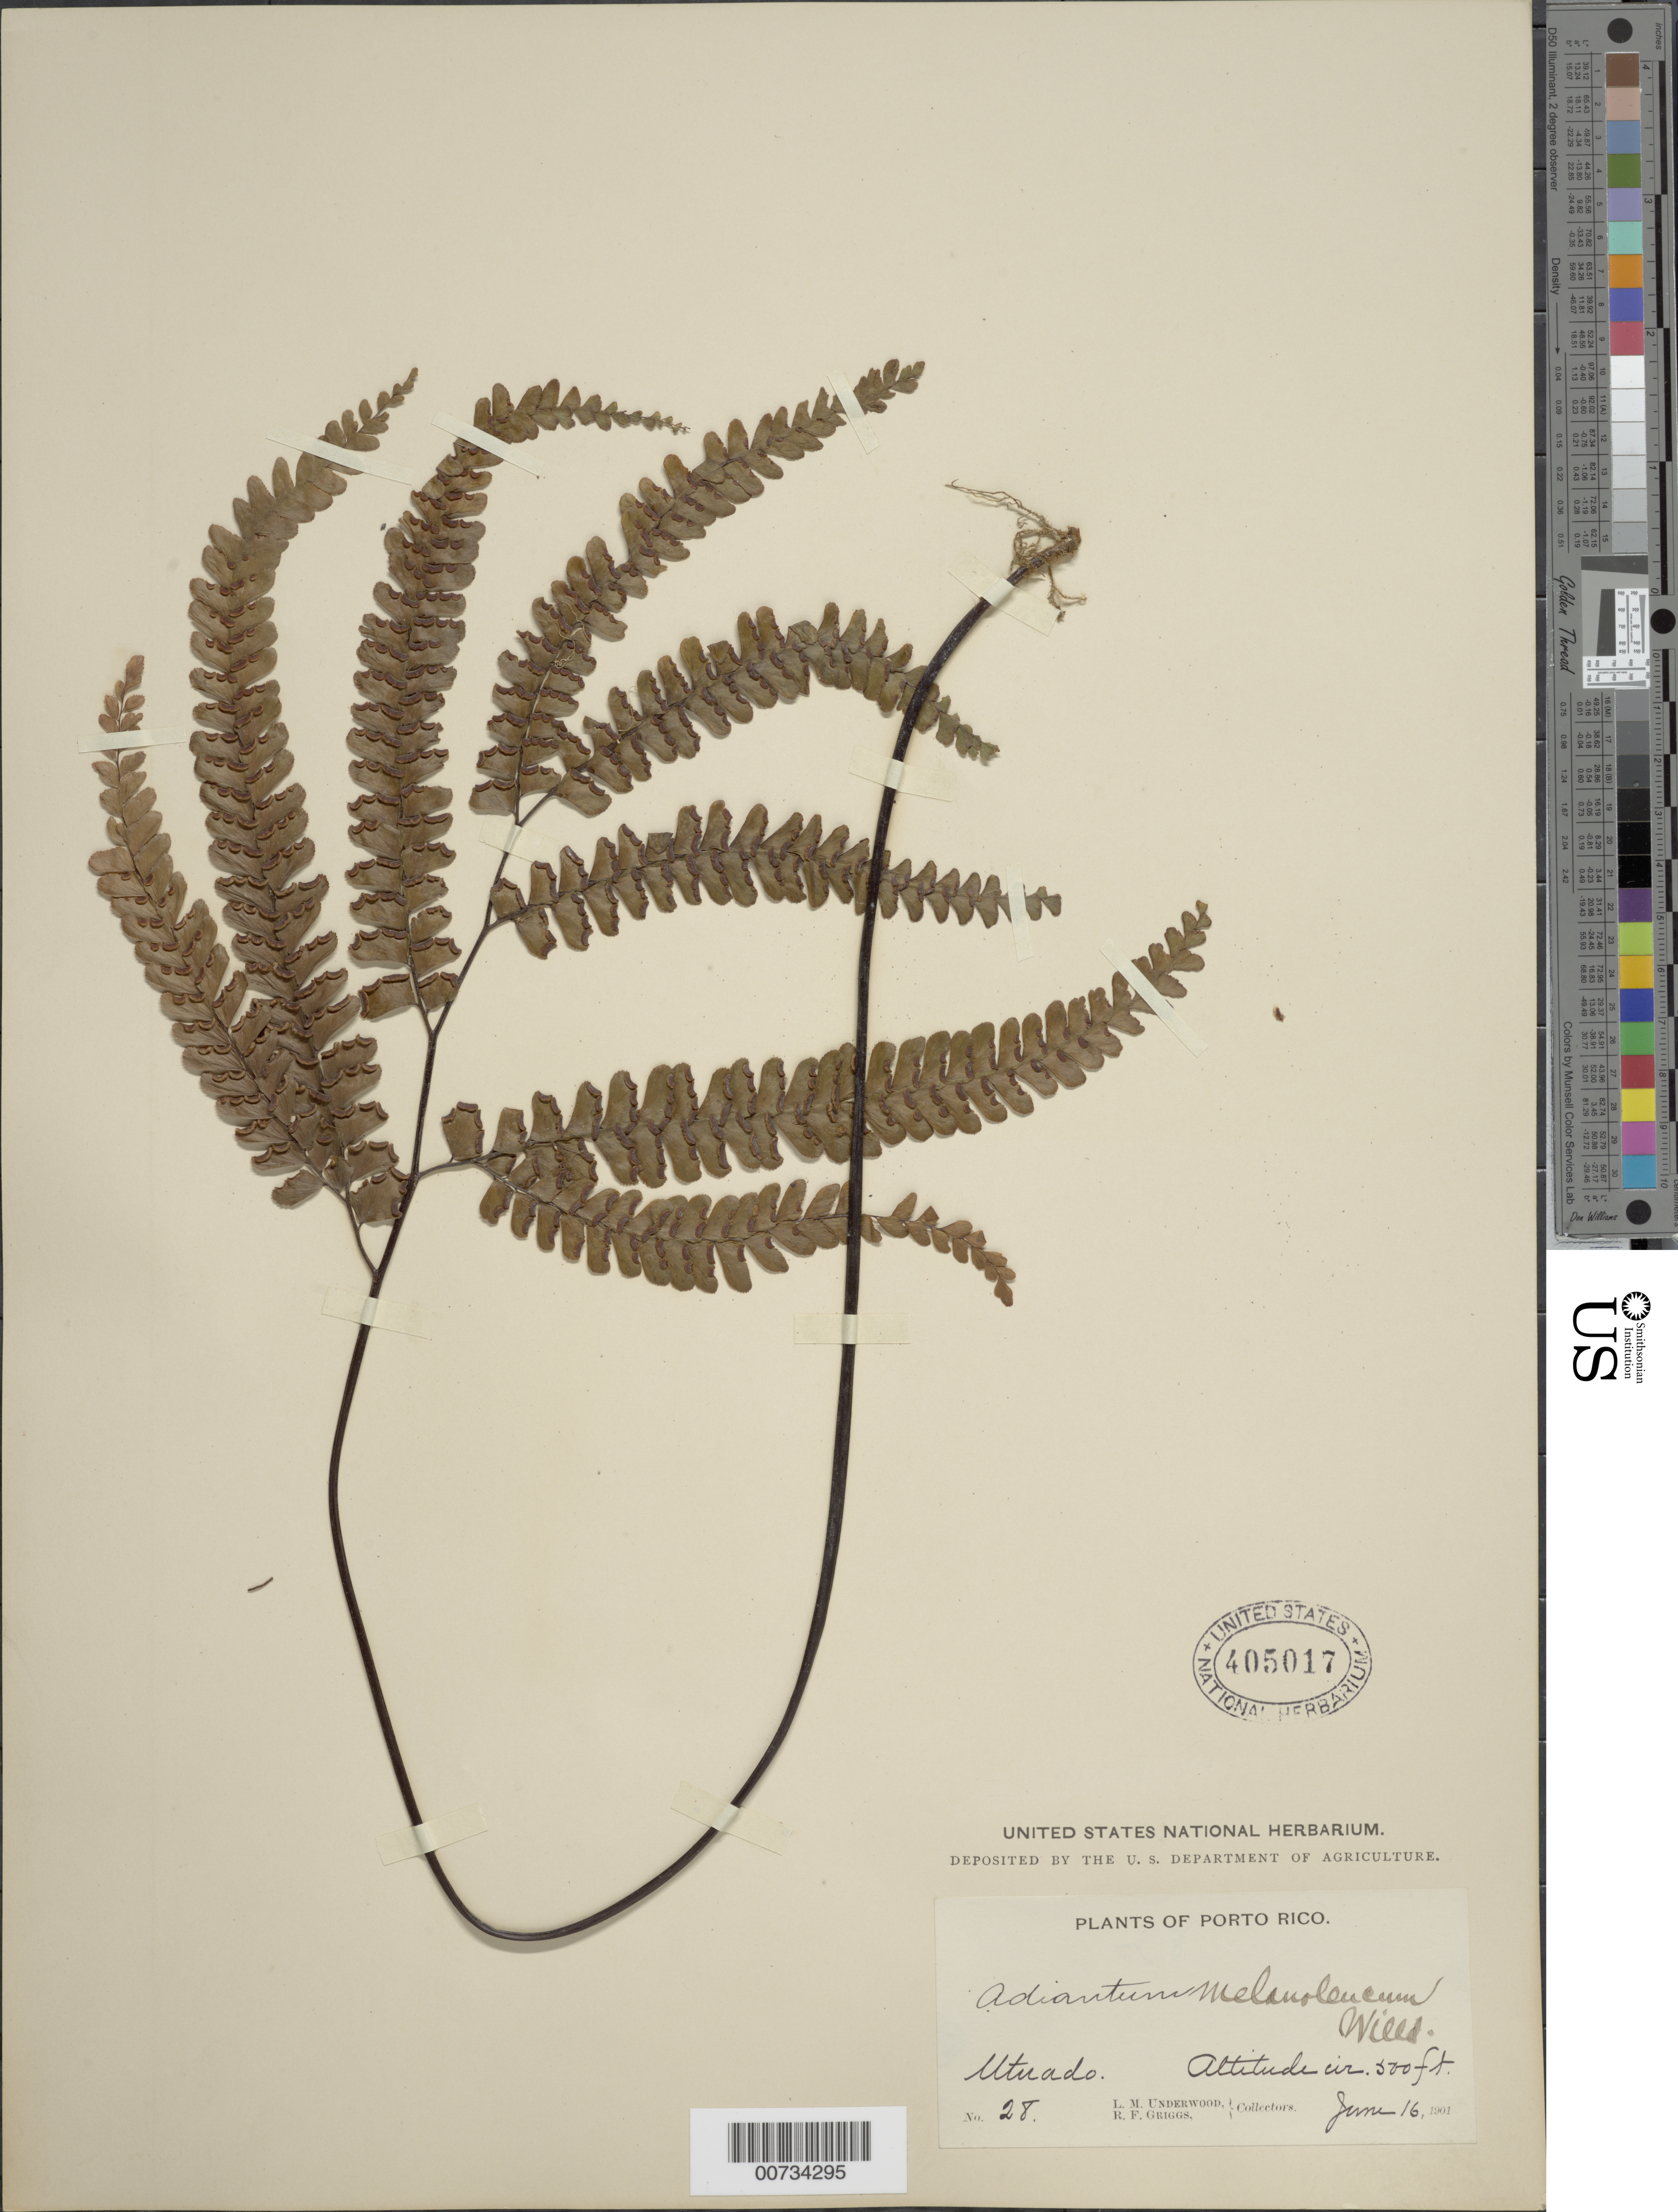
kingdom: Plantae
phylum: Tracheophyta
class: Polypodiopsida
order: Polypodiales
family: Pteridaceae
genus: Adiantum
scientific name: Adiantum melanoleucum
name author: Willd.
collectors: L. M. Underwood & R. F. Griggs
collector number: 28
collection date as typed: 16 Jun 1901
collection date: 1901-06-16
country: Puerto Rico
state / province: Utuado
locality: Utuado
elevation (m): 152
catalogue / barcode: US 405017